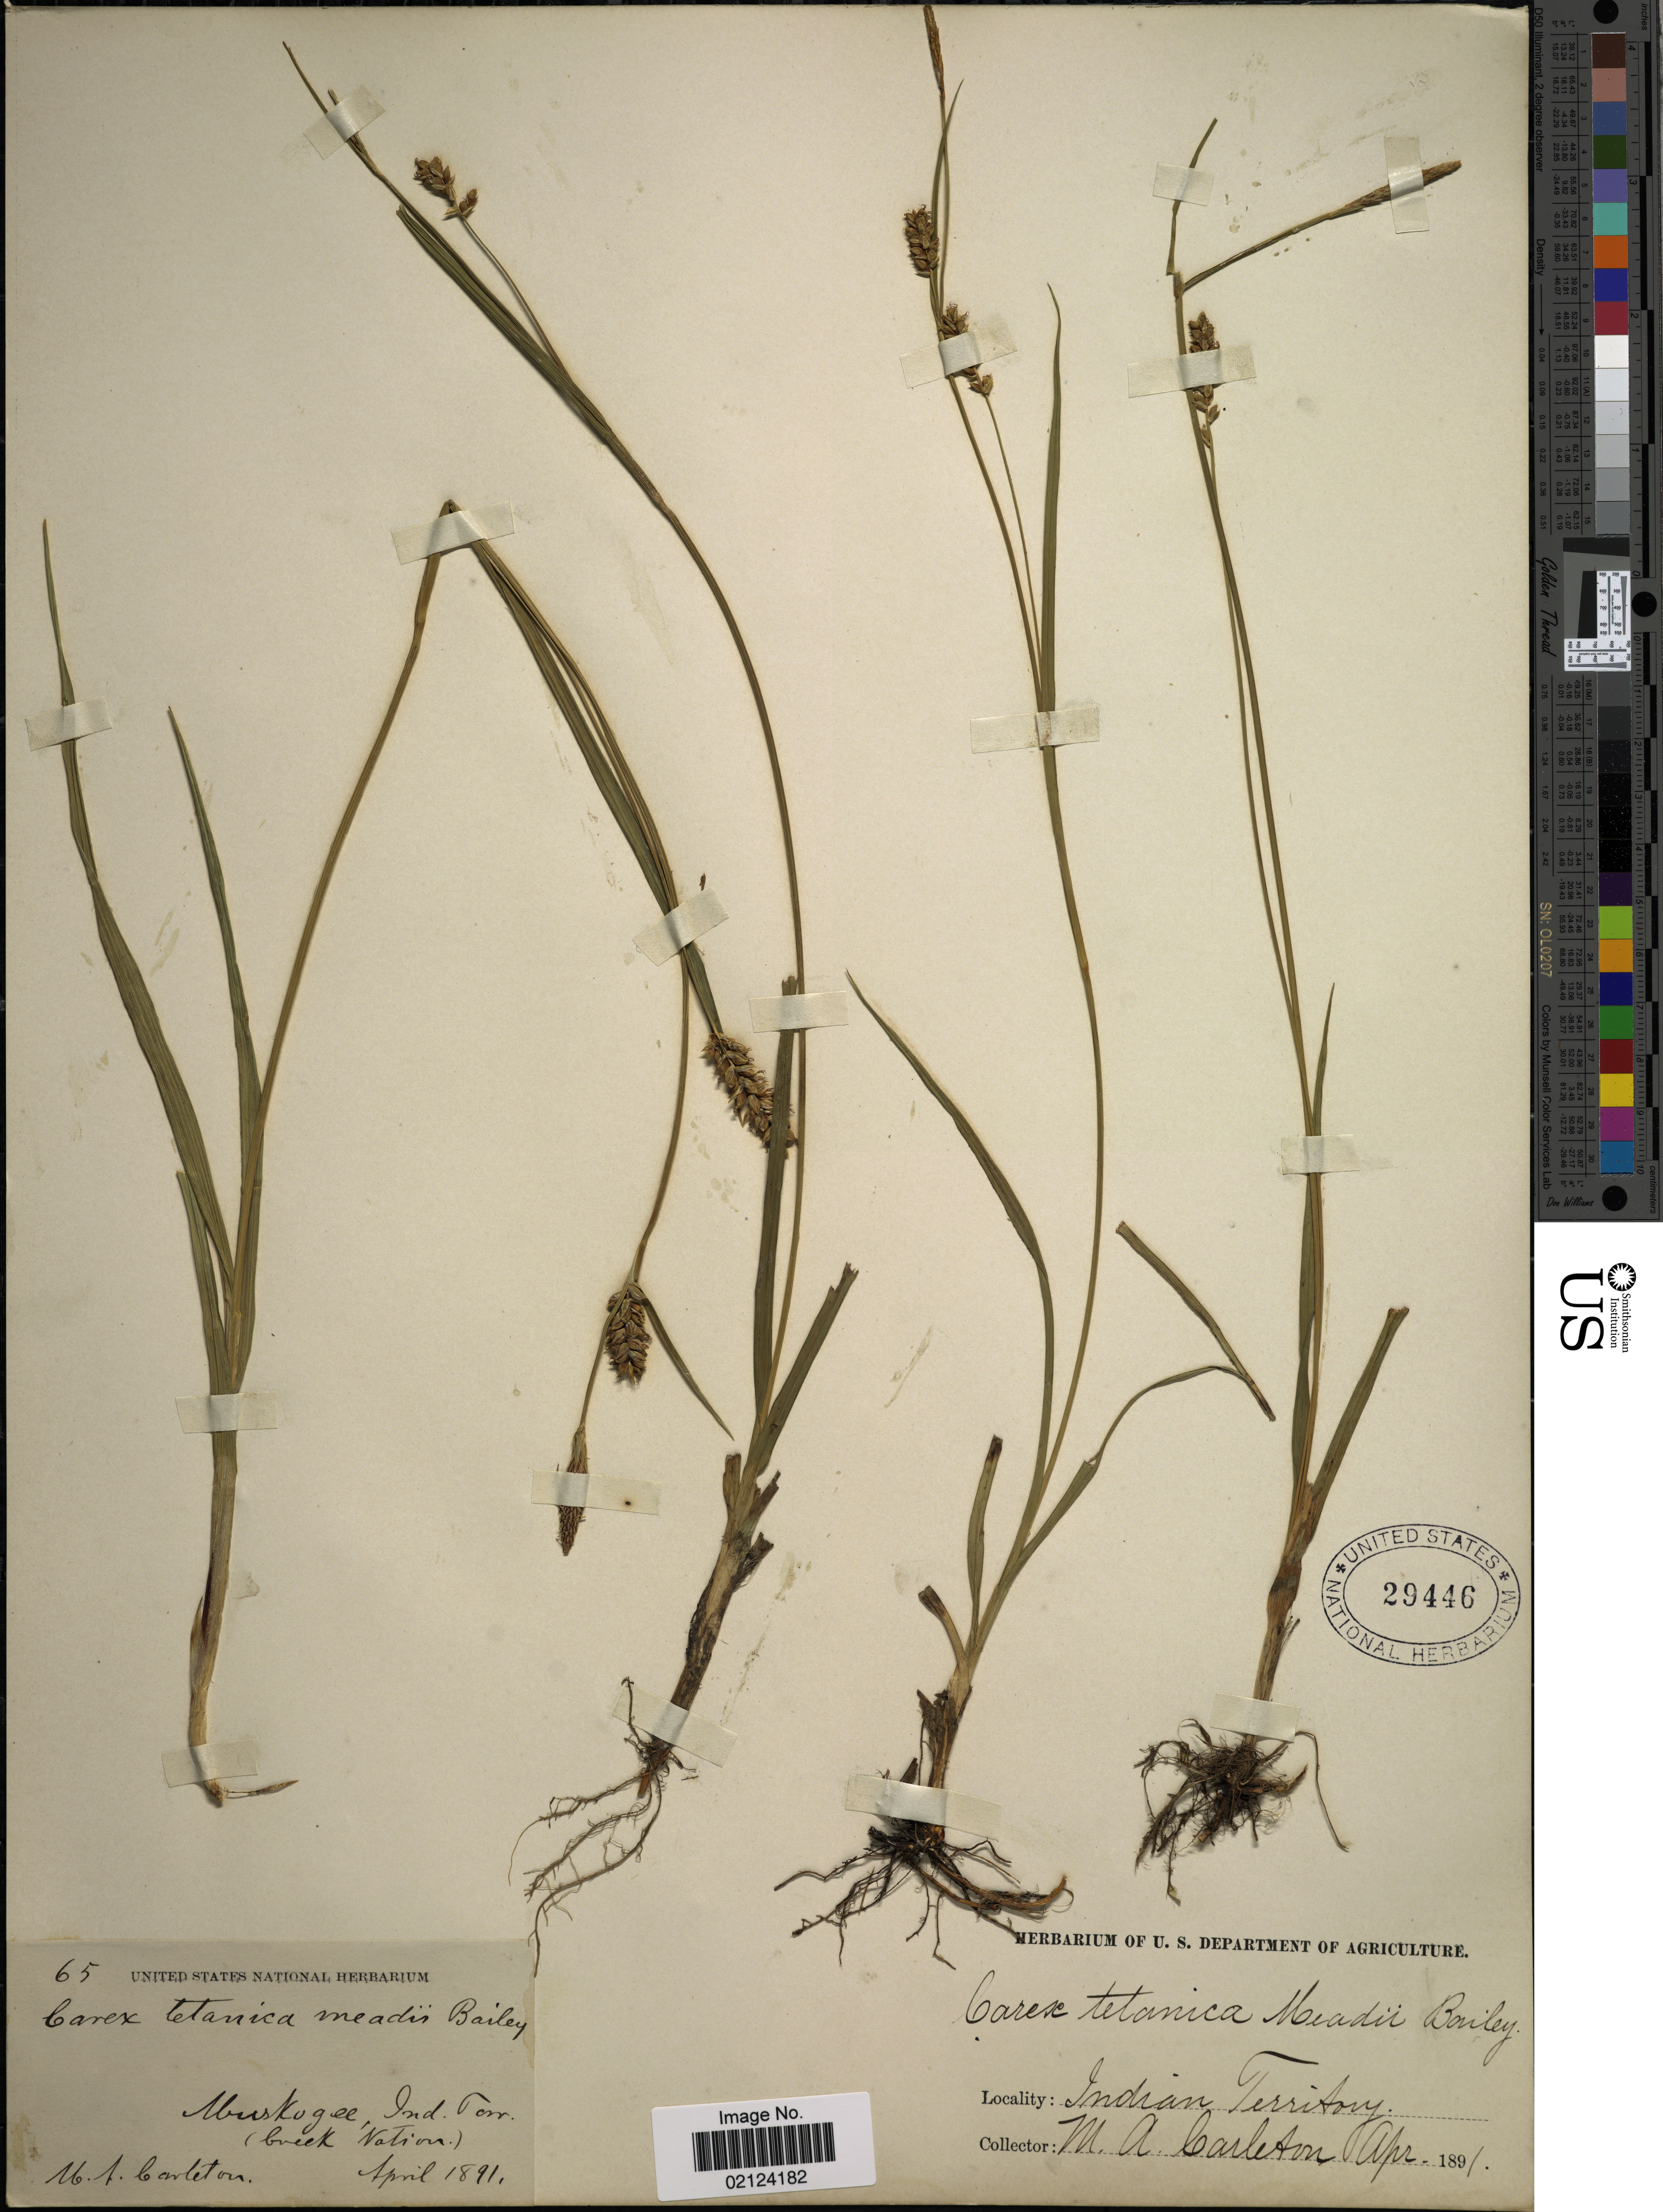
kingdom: Plantae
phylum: Tracheophyta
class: Liliopsida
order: Poales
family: Cyperaceae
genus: Carex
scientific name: Carex meadii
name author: Dewey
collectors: M. A. Carleton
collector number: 65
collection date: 1891-04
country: United States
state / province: Oklahoma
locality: Indian Territory. Muskogee, Ind. Terr. (Creek Nation)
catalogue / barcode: US 29446